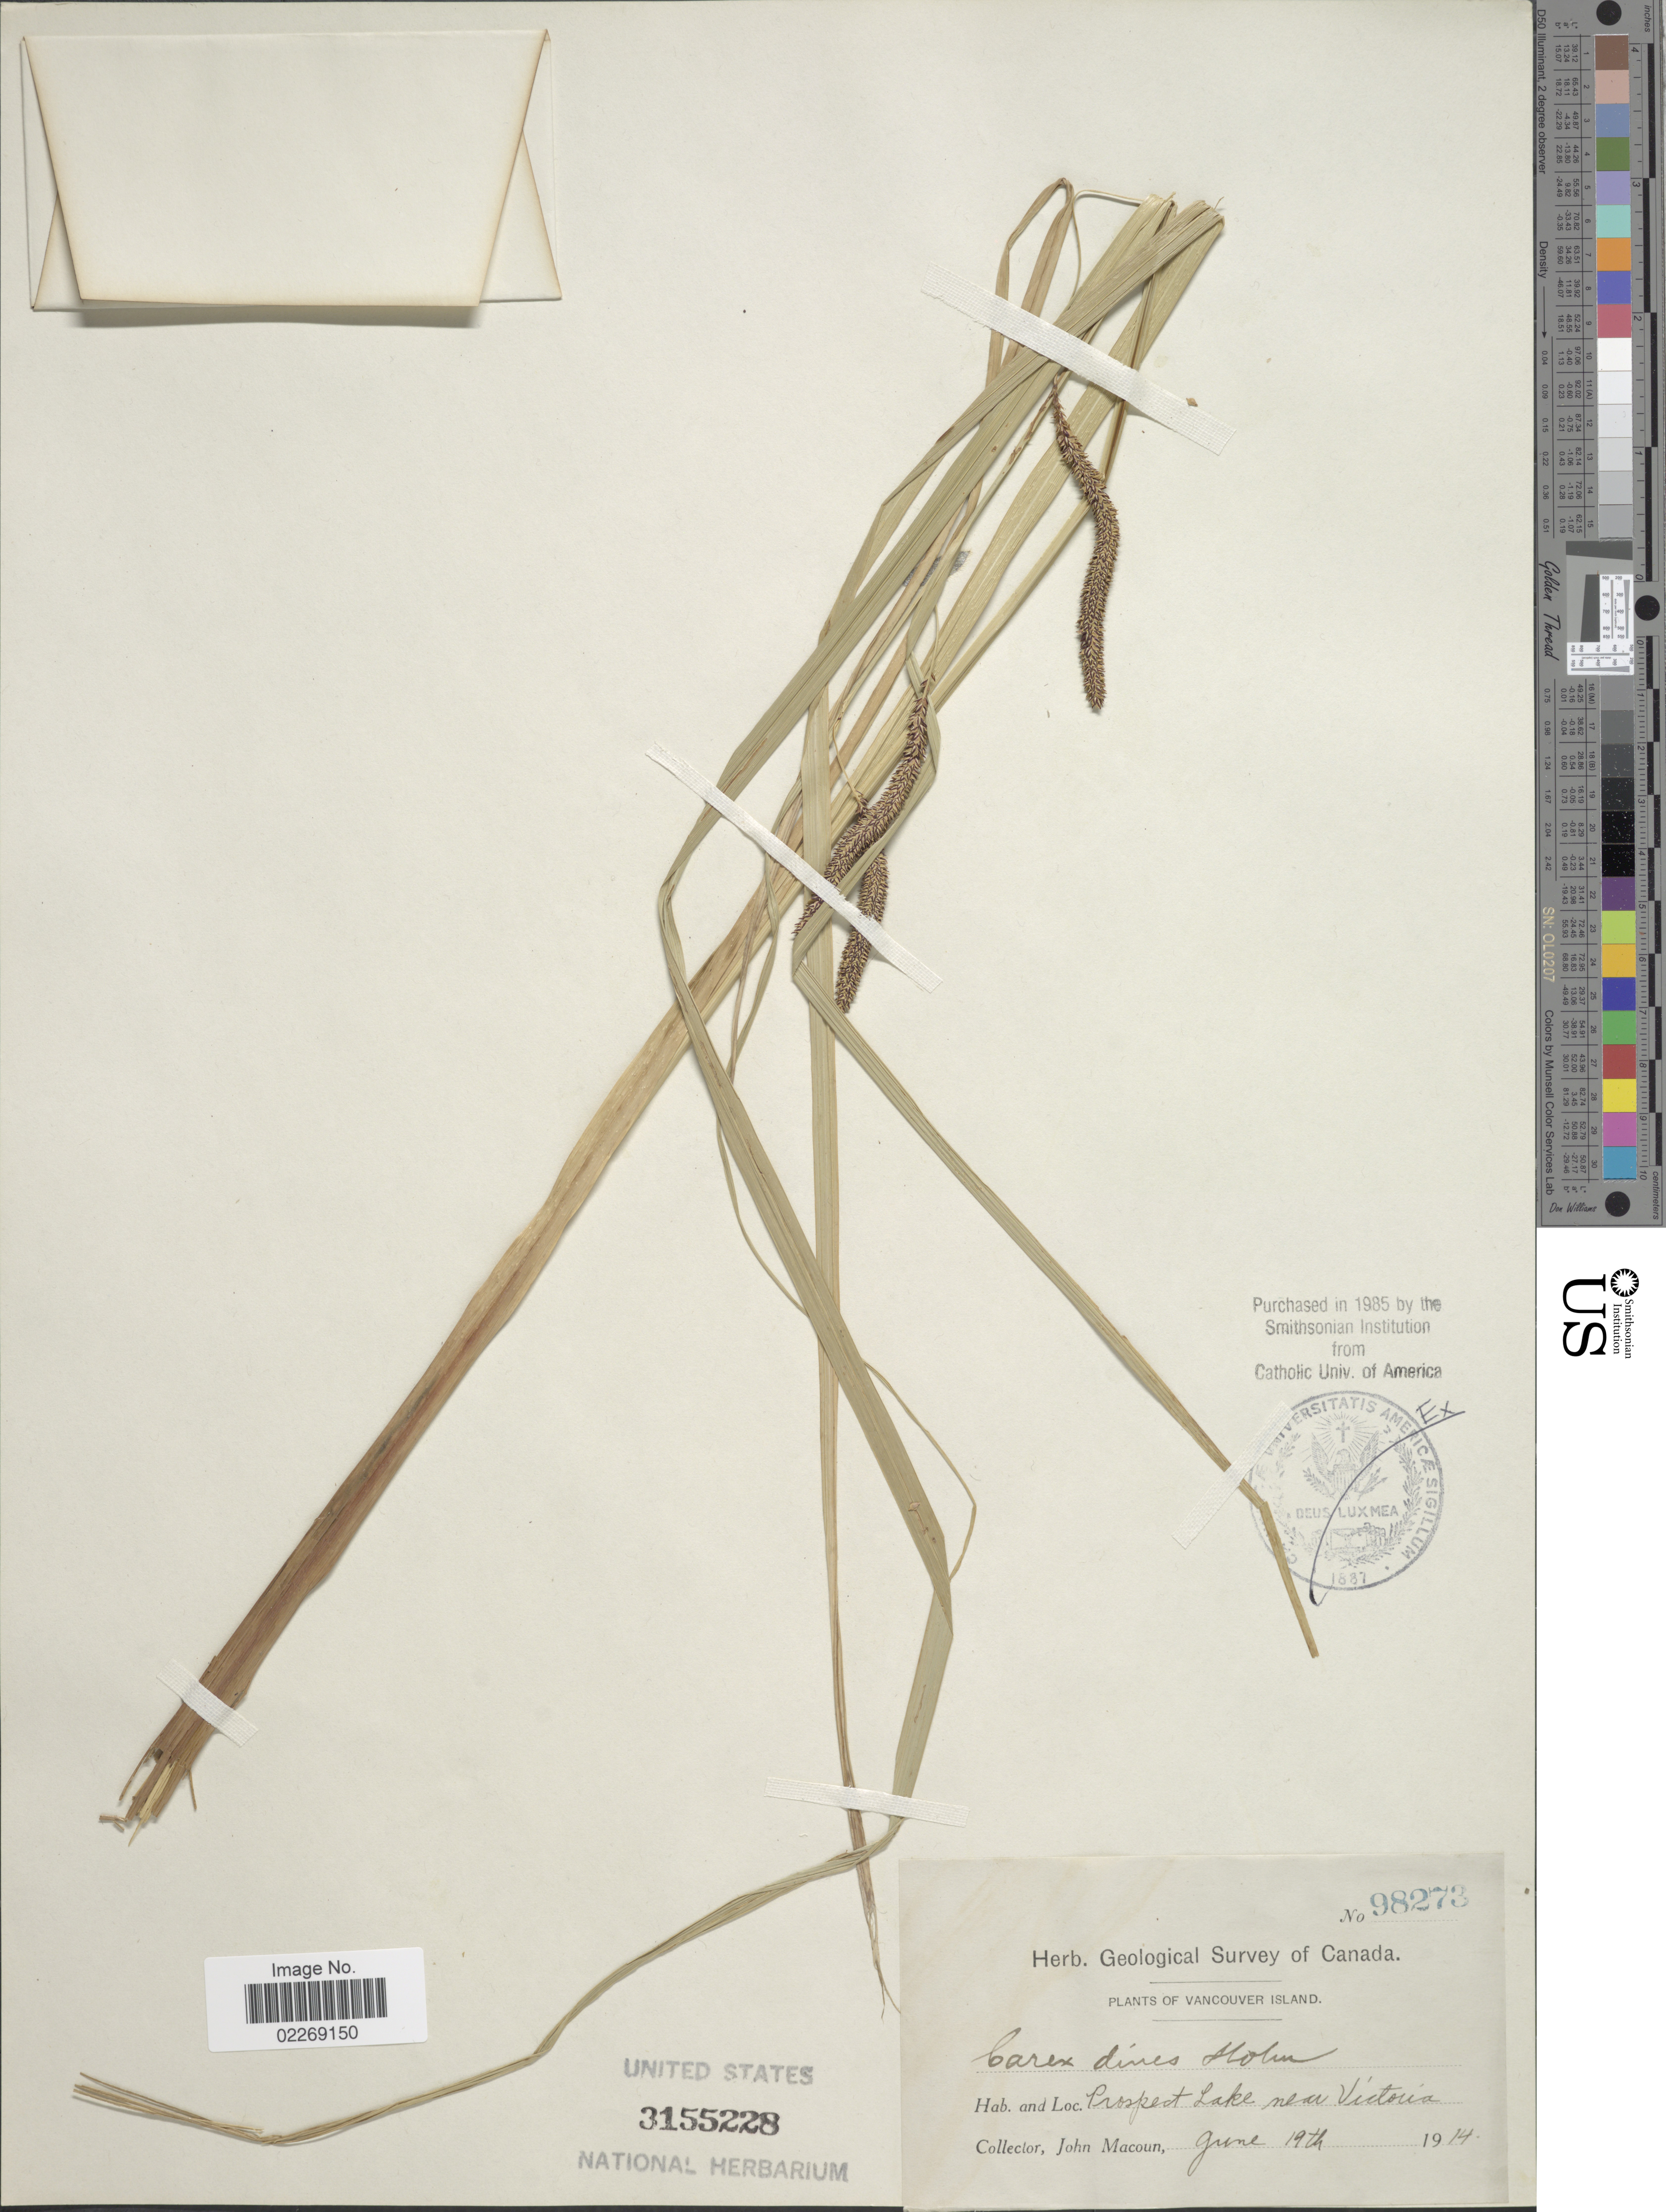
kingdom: Plantae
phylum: Tracheophyta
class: Liliopsida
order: Poales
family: Cyperaceae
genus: Carex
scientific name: Carex aquatilis var. dives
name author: (Holm) Kük.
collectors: J. Macoun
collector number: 98273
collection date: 1914-06-19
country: Canada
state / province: British Columbia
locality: Vancouver Island. Prospect Lake near Victoria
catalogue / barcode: US 3155228